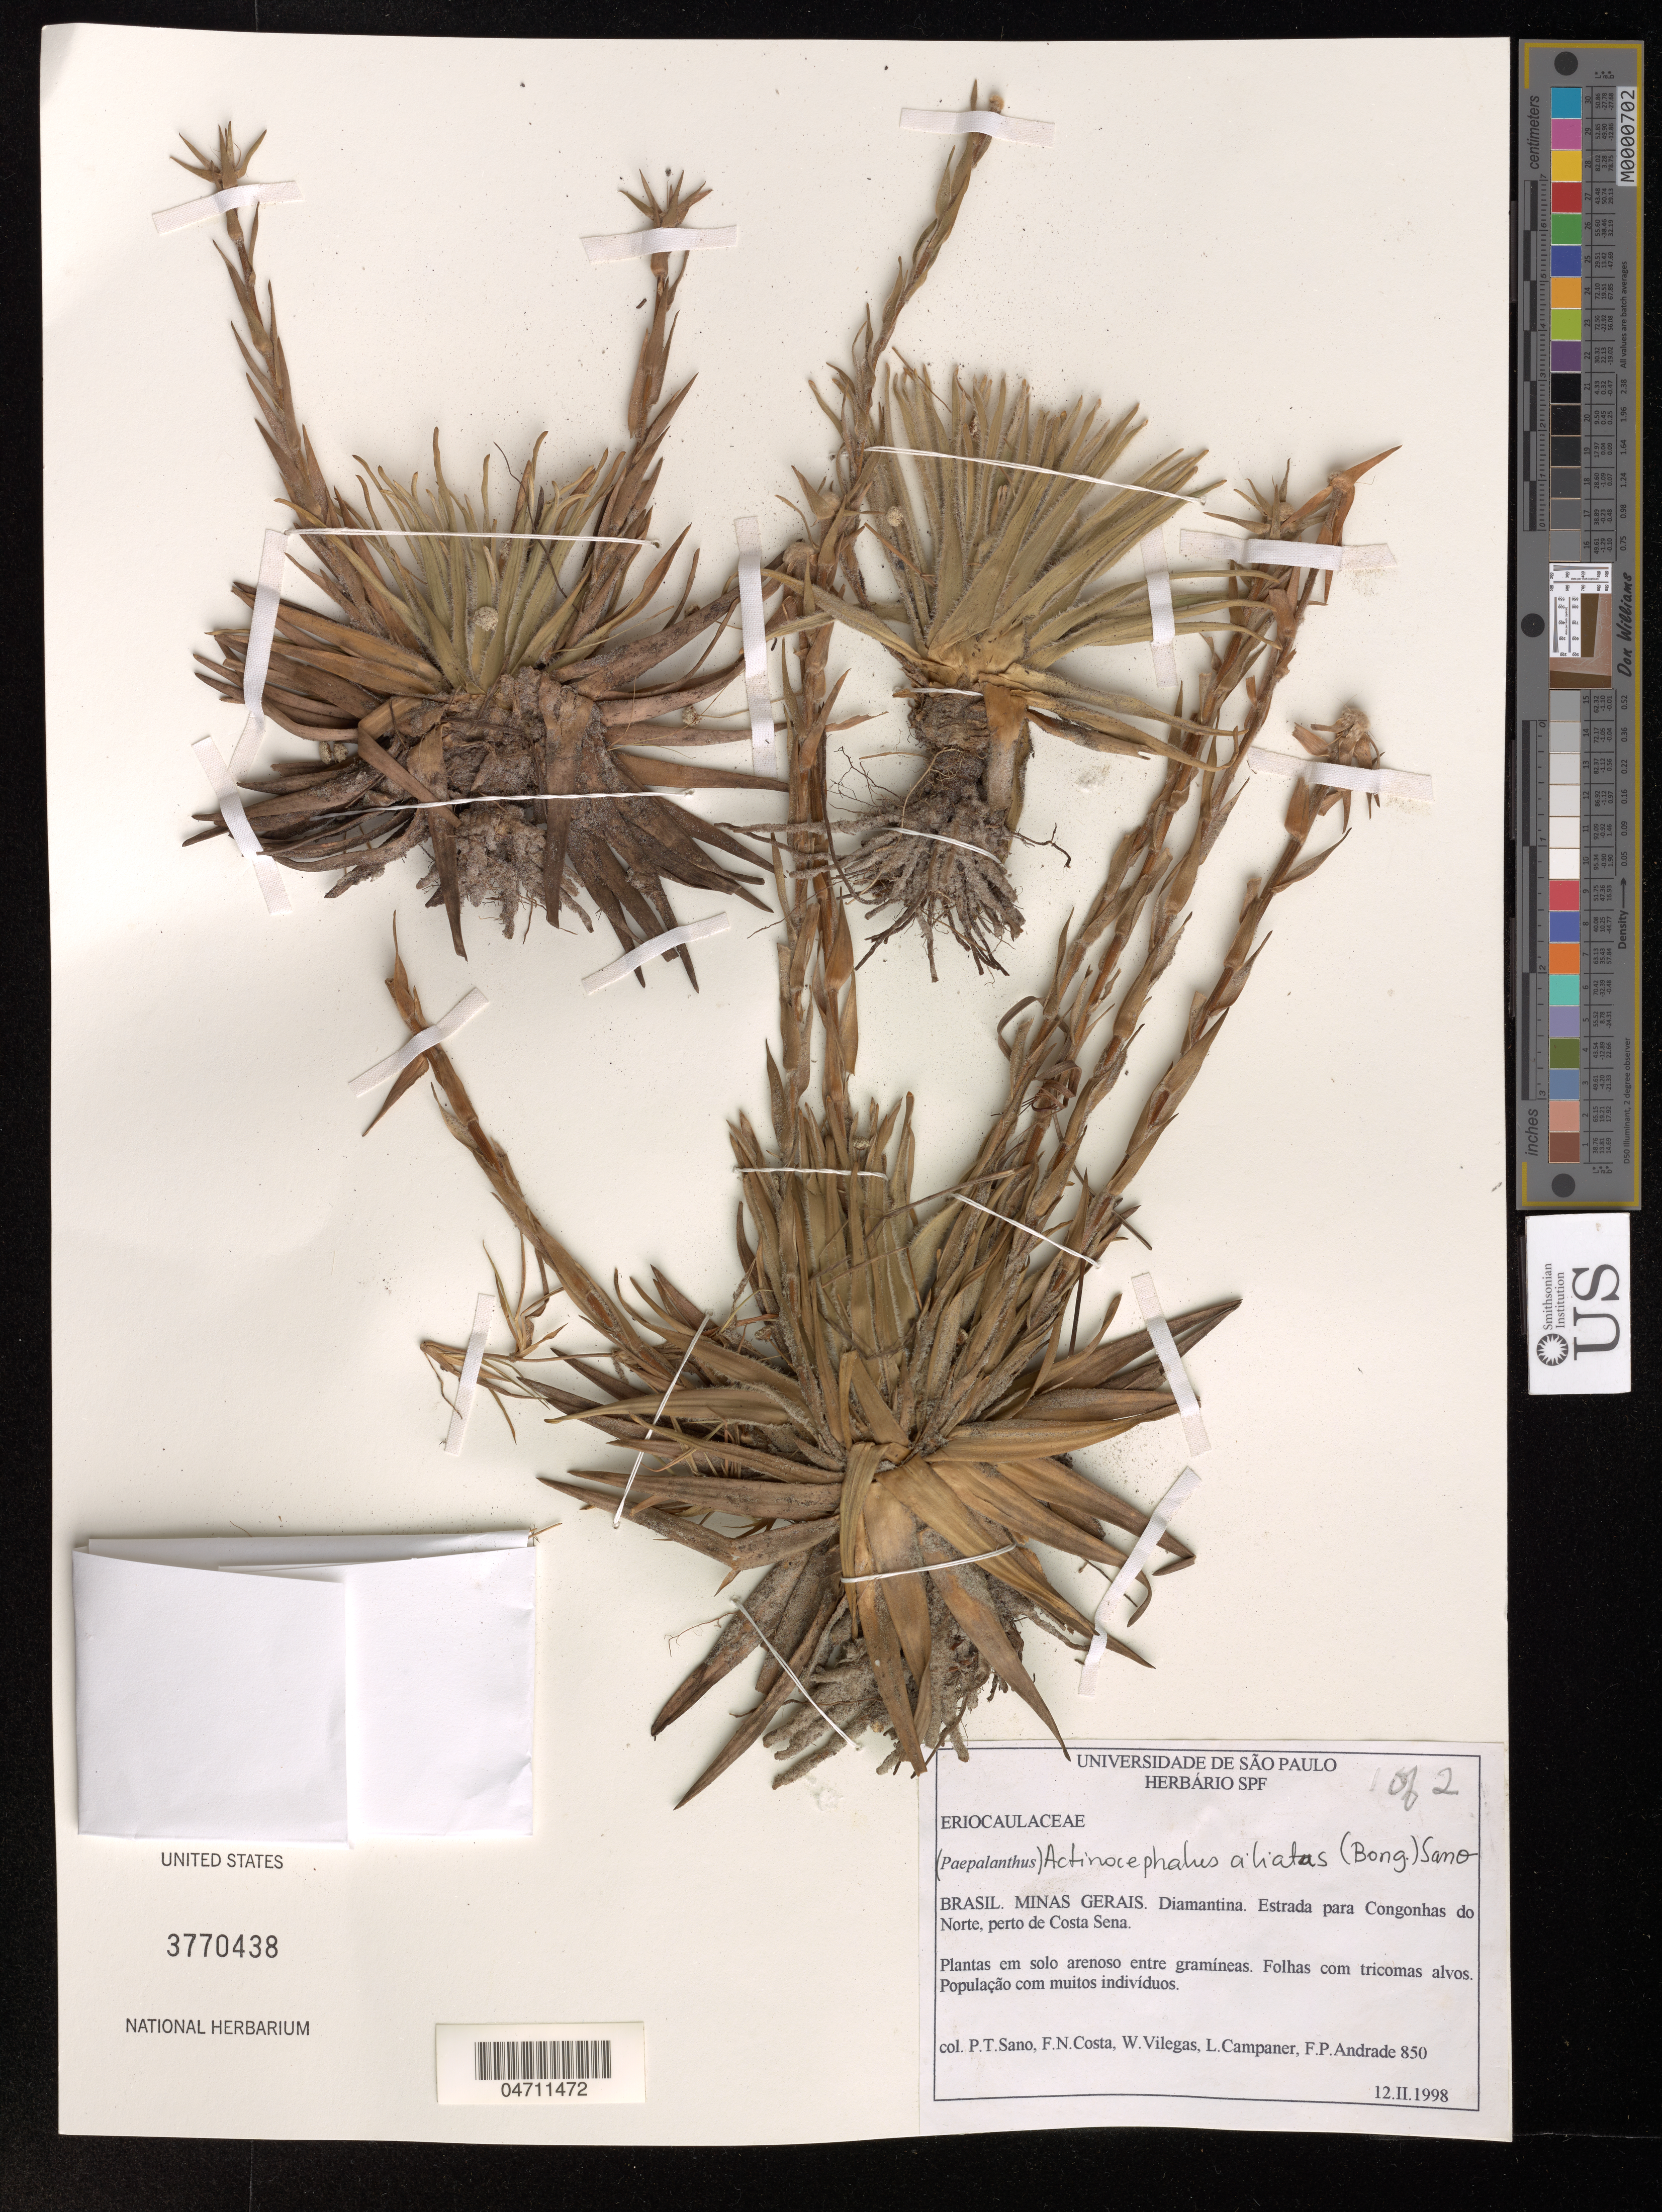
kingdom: Plantae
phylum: Tracheophyta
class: Liliopsida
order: Poales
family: Eriocaulaceae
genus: Actinocephalus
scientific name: Actinocephalus ciliatus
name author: (Bong.) Kunth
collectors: P. T. Sano, F. Costa & W. Vilegas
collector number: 850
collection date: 1998-02-12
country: Brazil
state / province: Minas Gerais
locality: Diamantina. Estrada para Congonhas do Norte, perto do Costa Sena.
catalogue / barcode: US 3770438